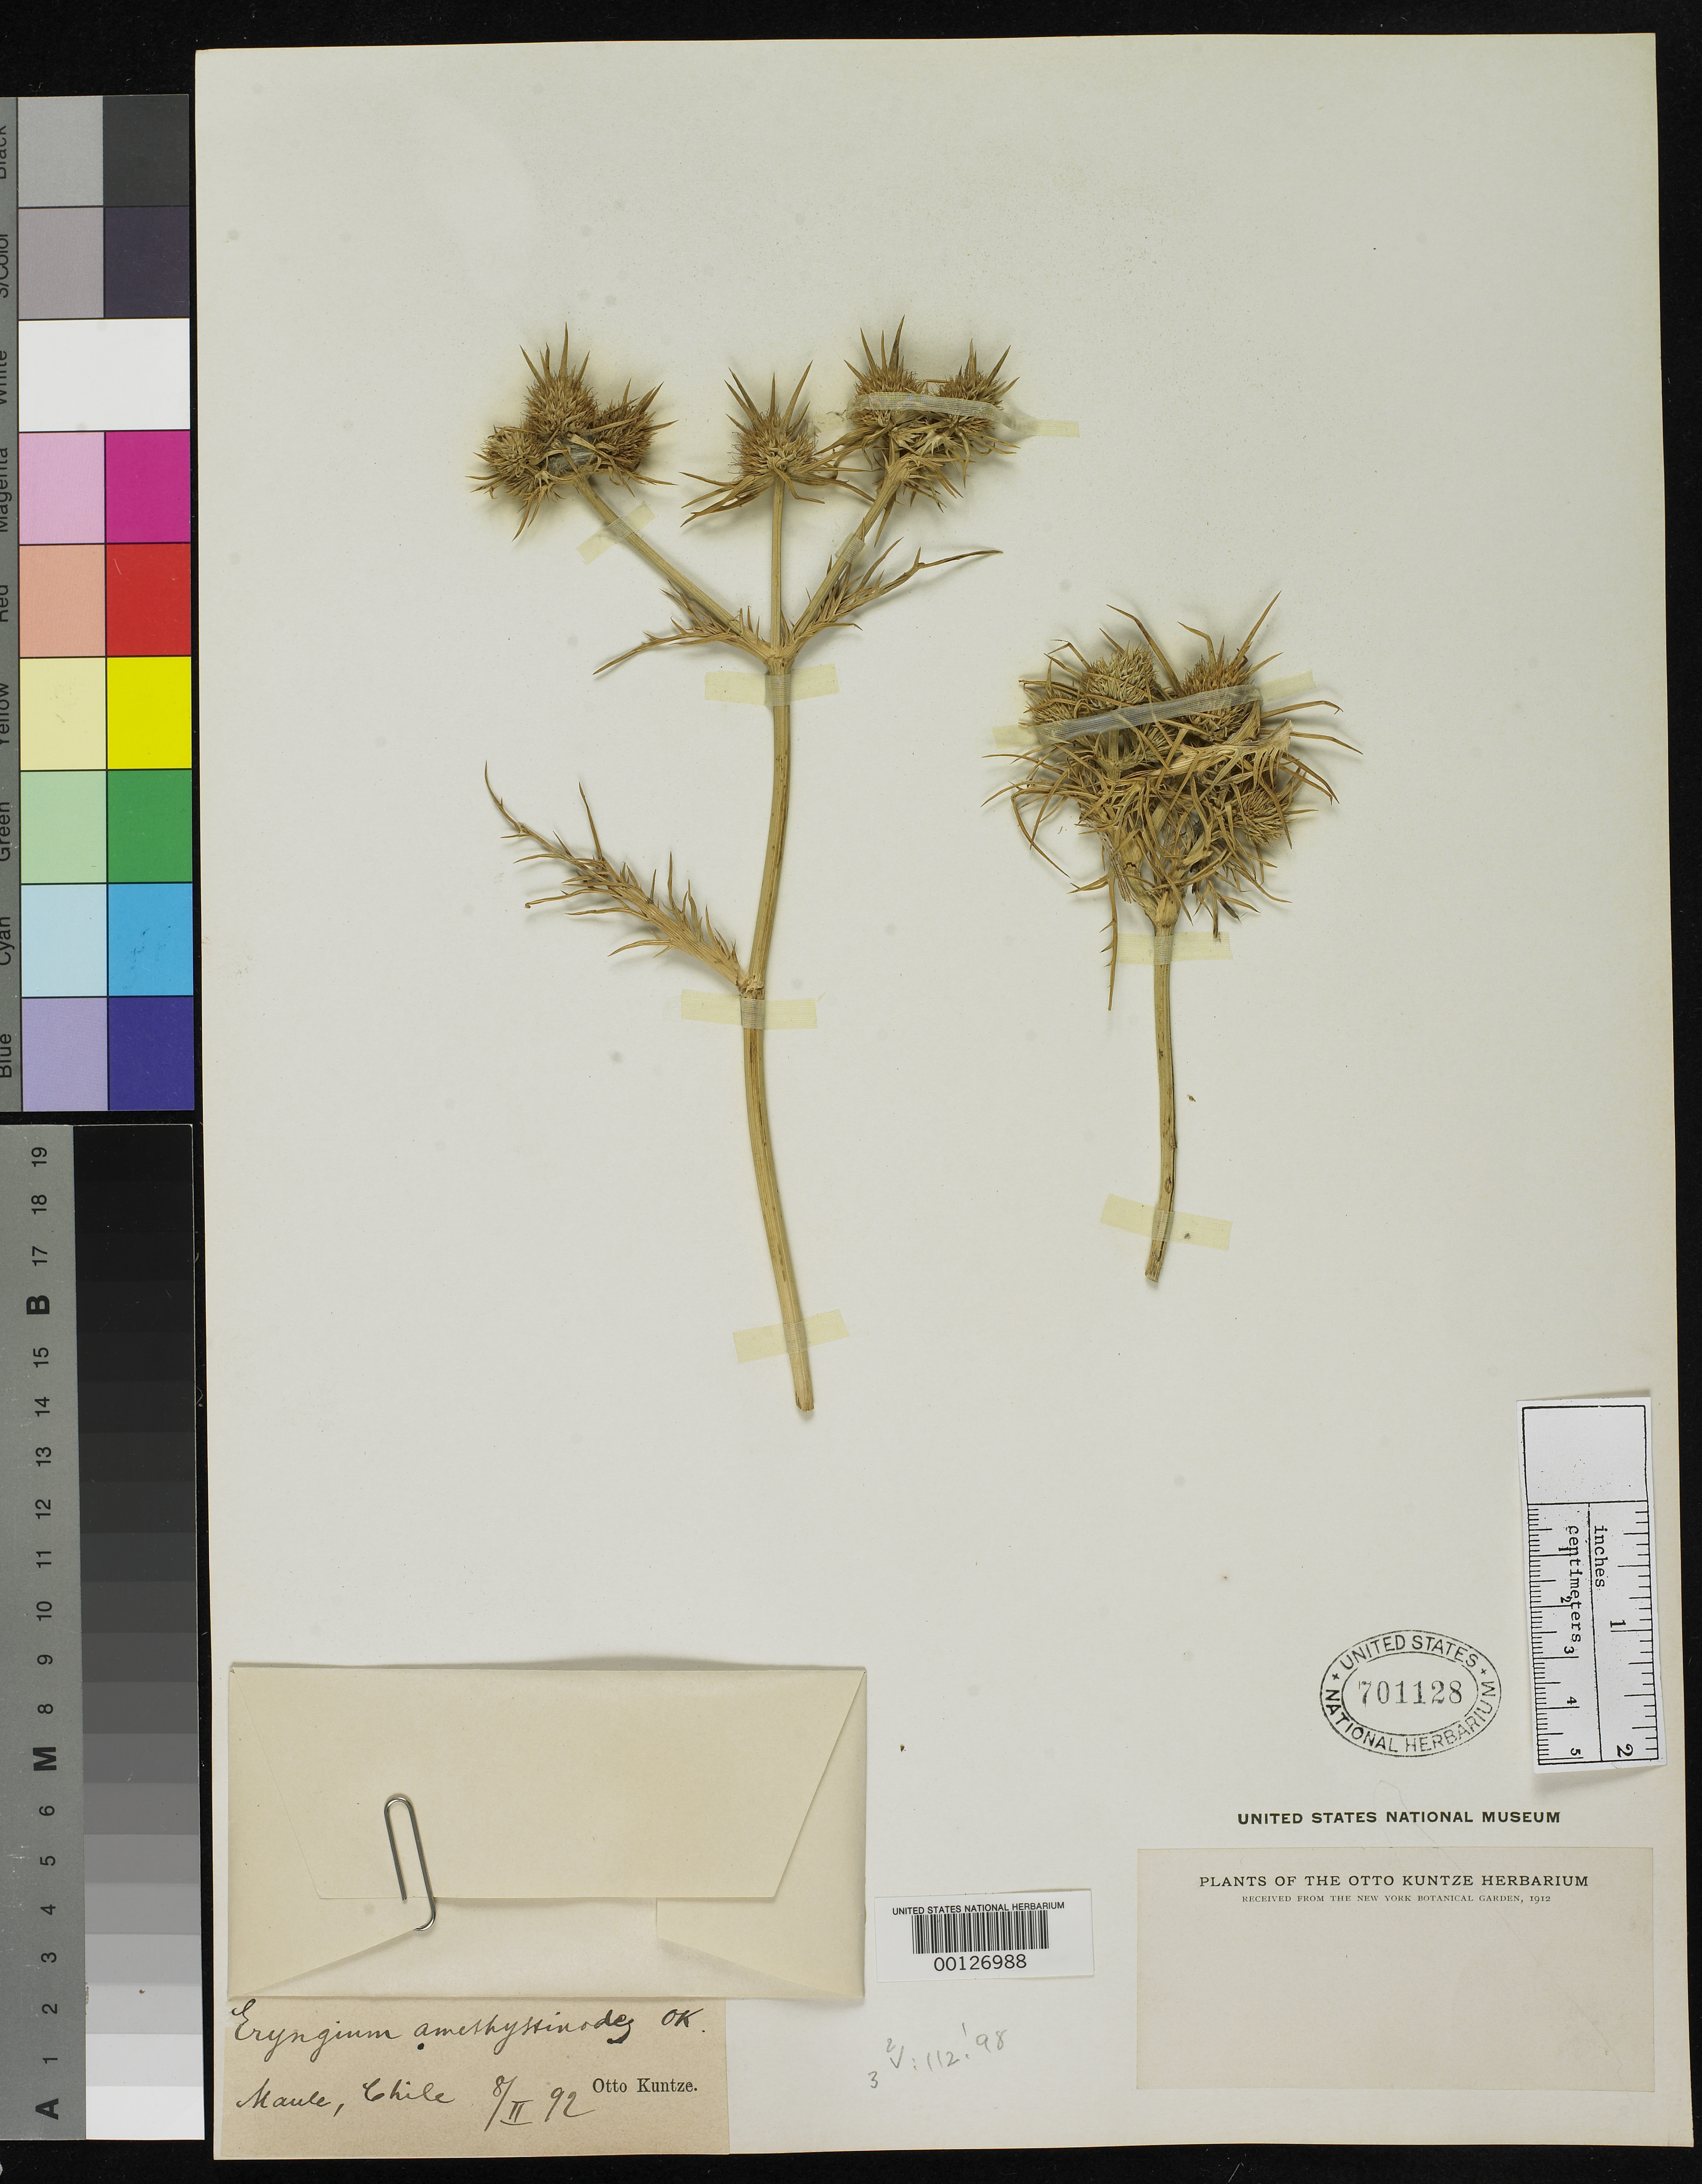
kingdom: Plantae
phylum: Tracheophyta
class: Magnoliopsida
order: Apiales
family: Apiaceae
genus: Eryngium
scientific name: Eryngium amethystinoides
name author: Kuntze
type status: Type Collection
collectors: C.E.O. Kuntze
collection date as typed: Feb 1892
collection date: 1892-02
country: Chile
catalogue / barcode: US 701128